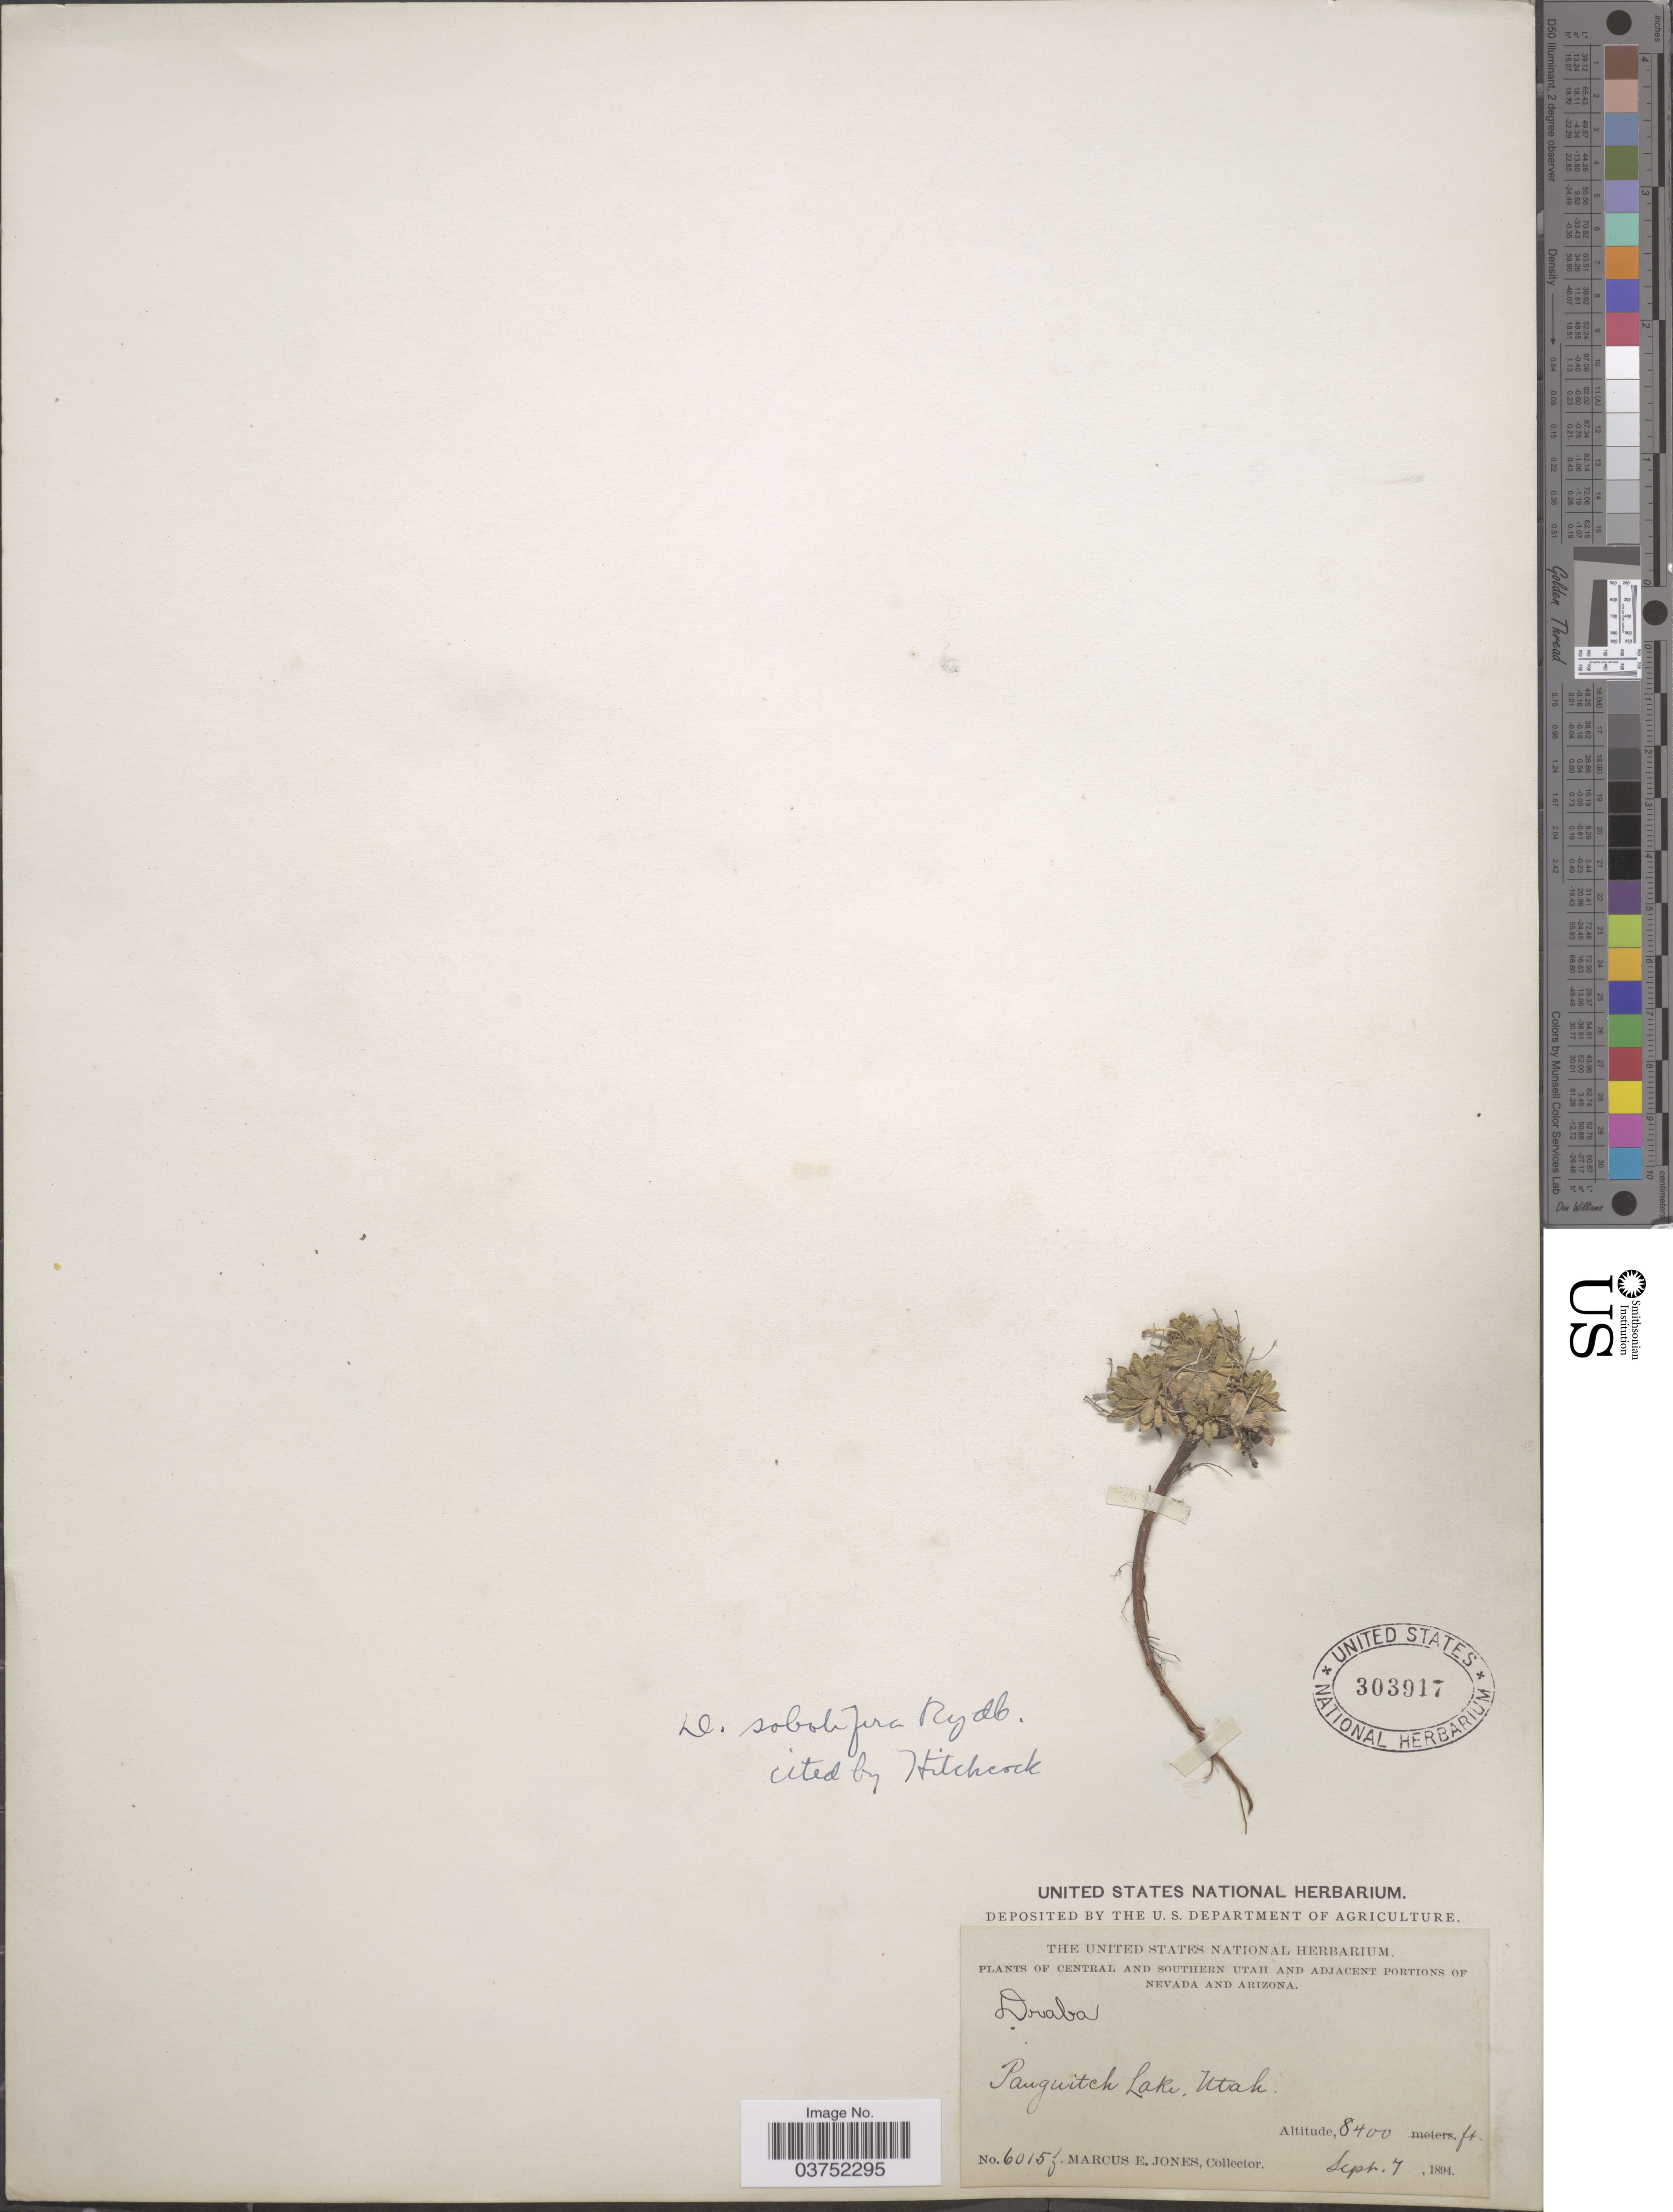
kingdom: Plantae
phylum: Tracheophyta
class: Magnoliopsida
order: Brassicales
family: Brassicaceae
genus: Draba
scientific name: Draba sobolifera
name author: Rydb.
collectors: M. E. Jones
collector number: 6015f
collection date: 1894-09-07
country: United States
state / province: Utah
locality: Panguitch Lake. Central and Southern Utah.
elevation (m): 2560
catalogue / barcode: US 303917